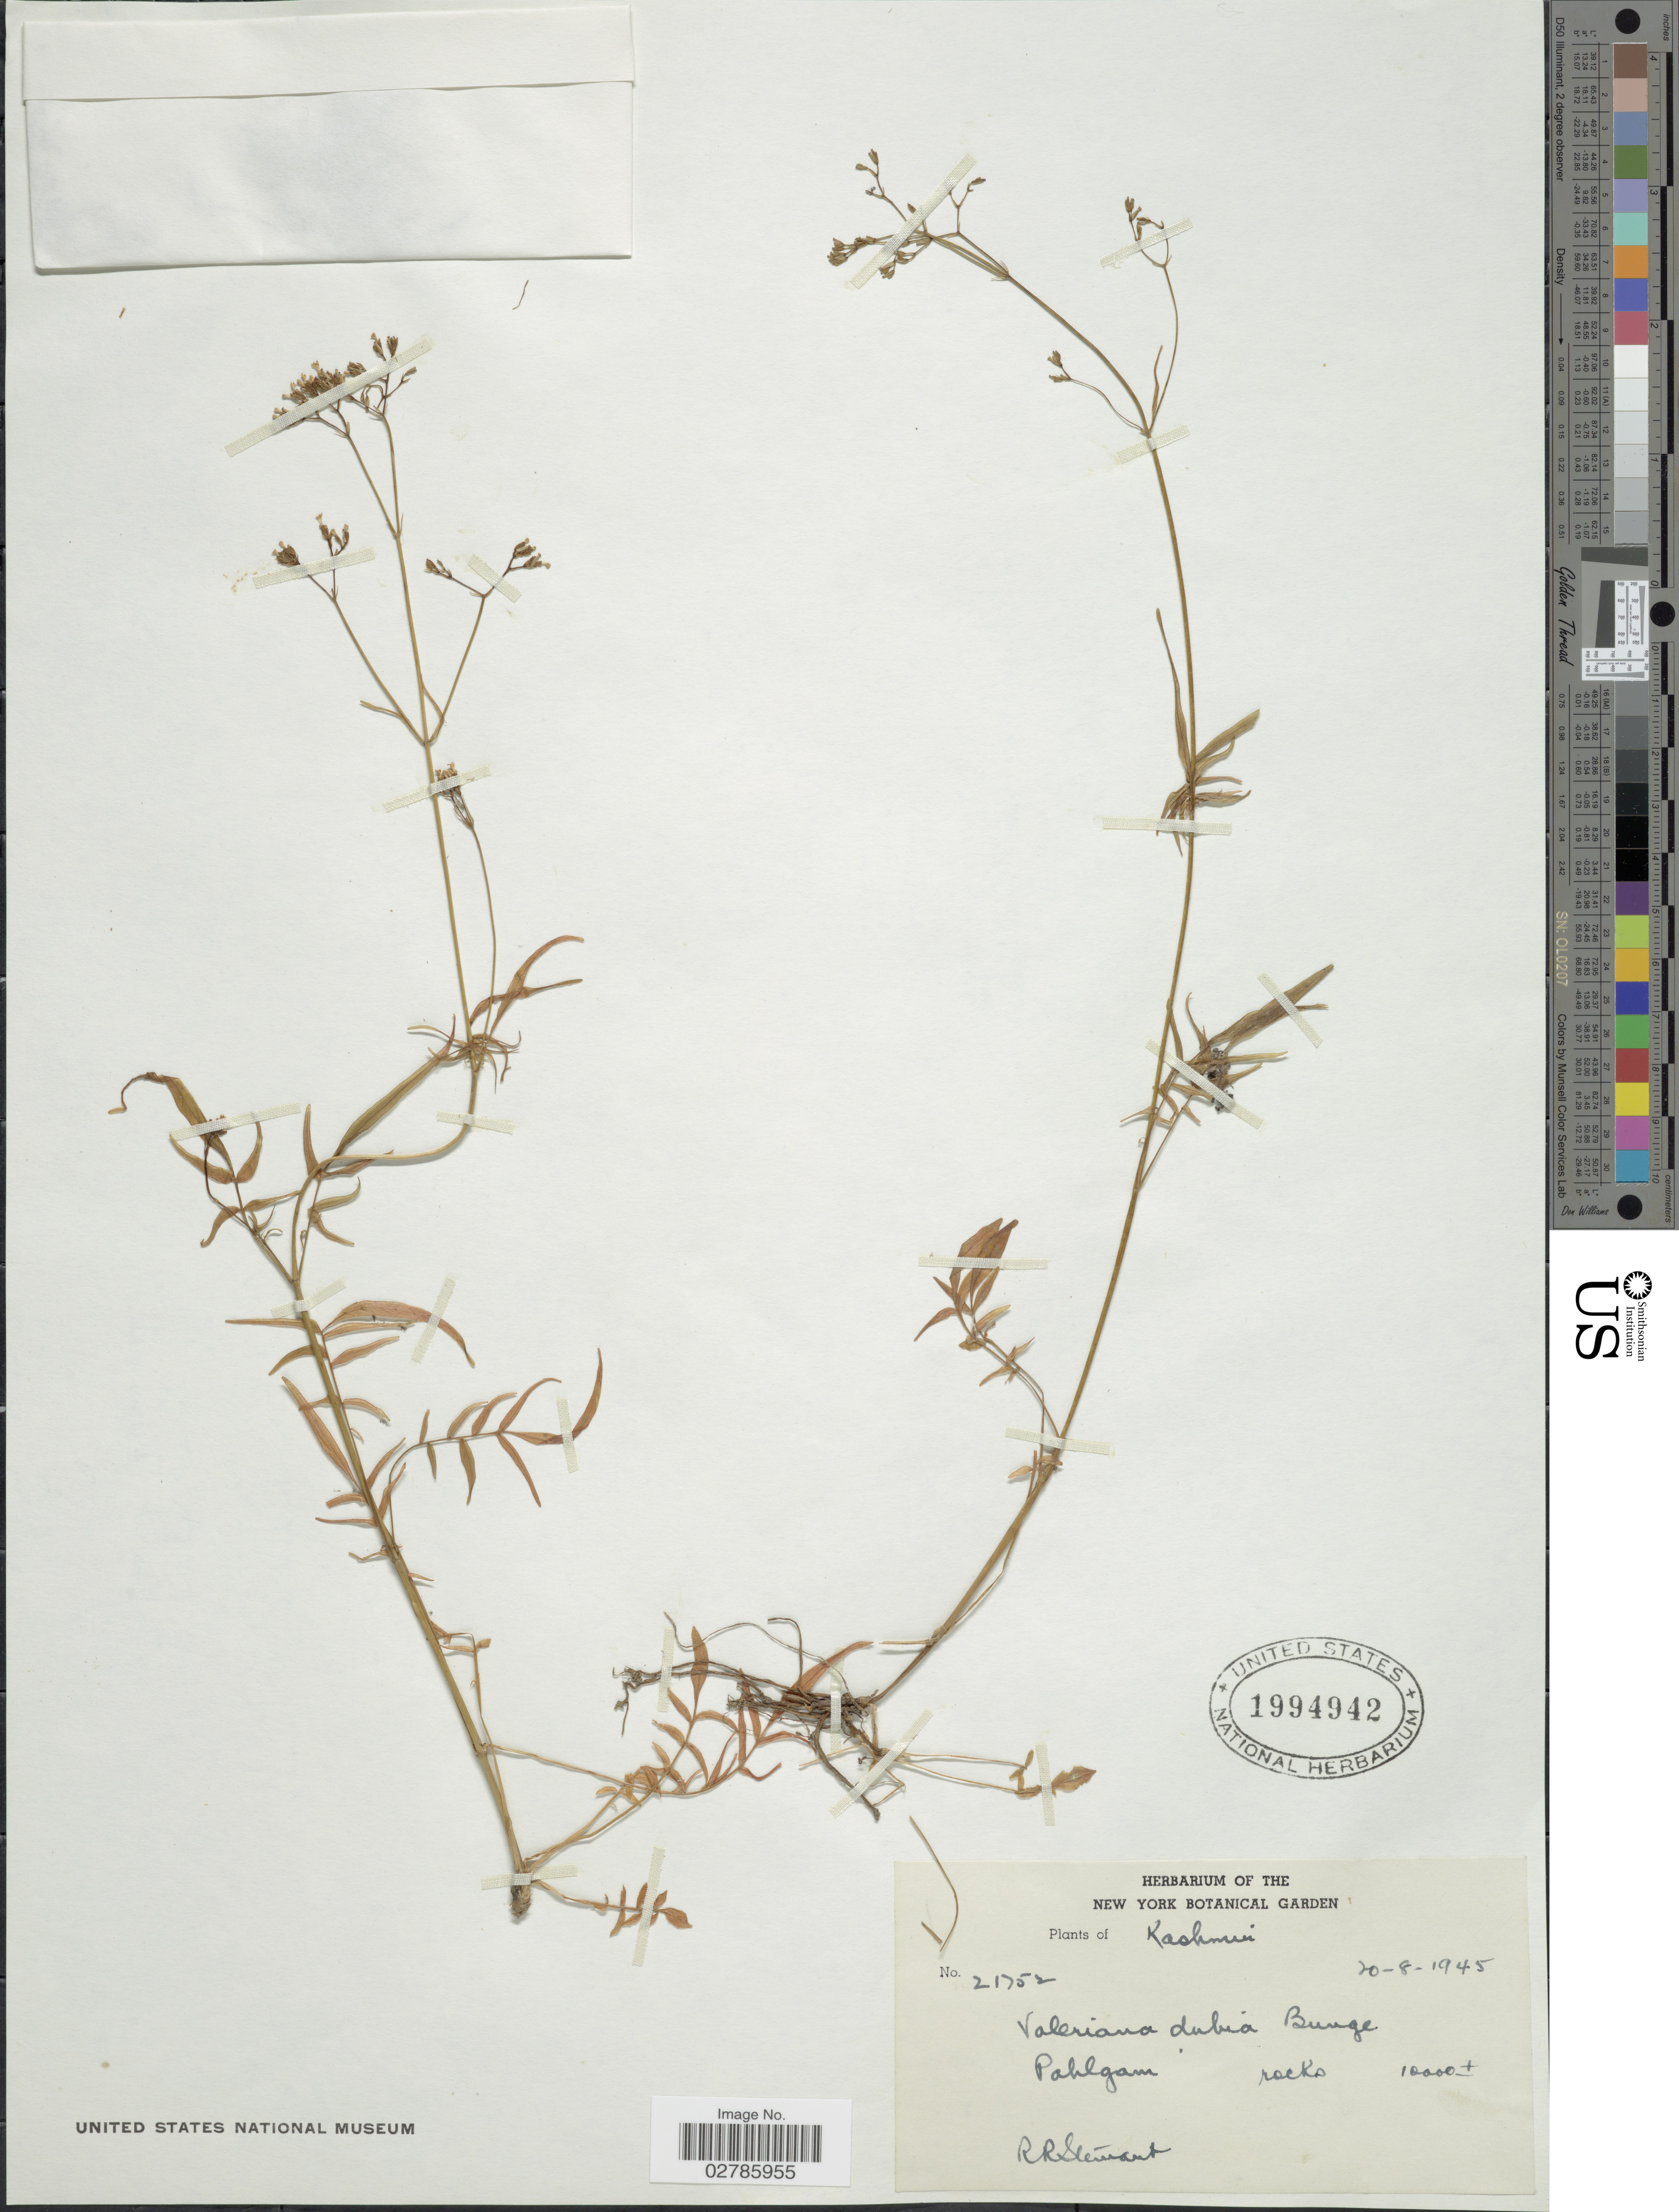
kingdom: Plantae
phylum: Tracheophyta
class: Magnoliopsida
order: Dipsacales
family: Caprifoliaceae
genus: Valeriana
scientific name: Valeriana dubia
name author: Bunge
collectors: R. R. Stewart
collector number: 21752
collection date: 1945-08-20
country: India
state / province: Jammu and Kashmir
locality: Kashmir. Pahlgam.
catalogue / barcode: US 1994942